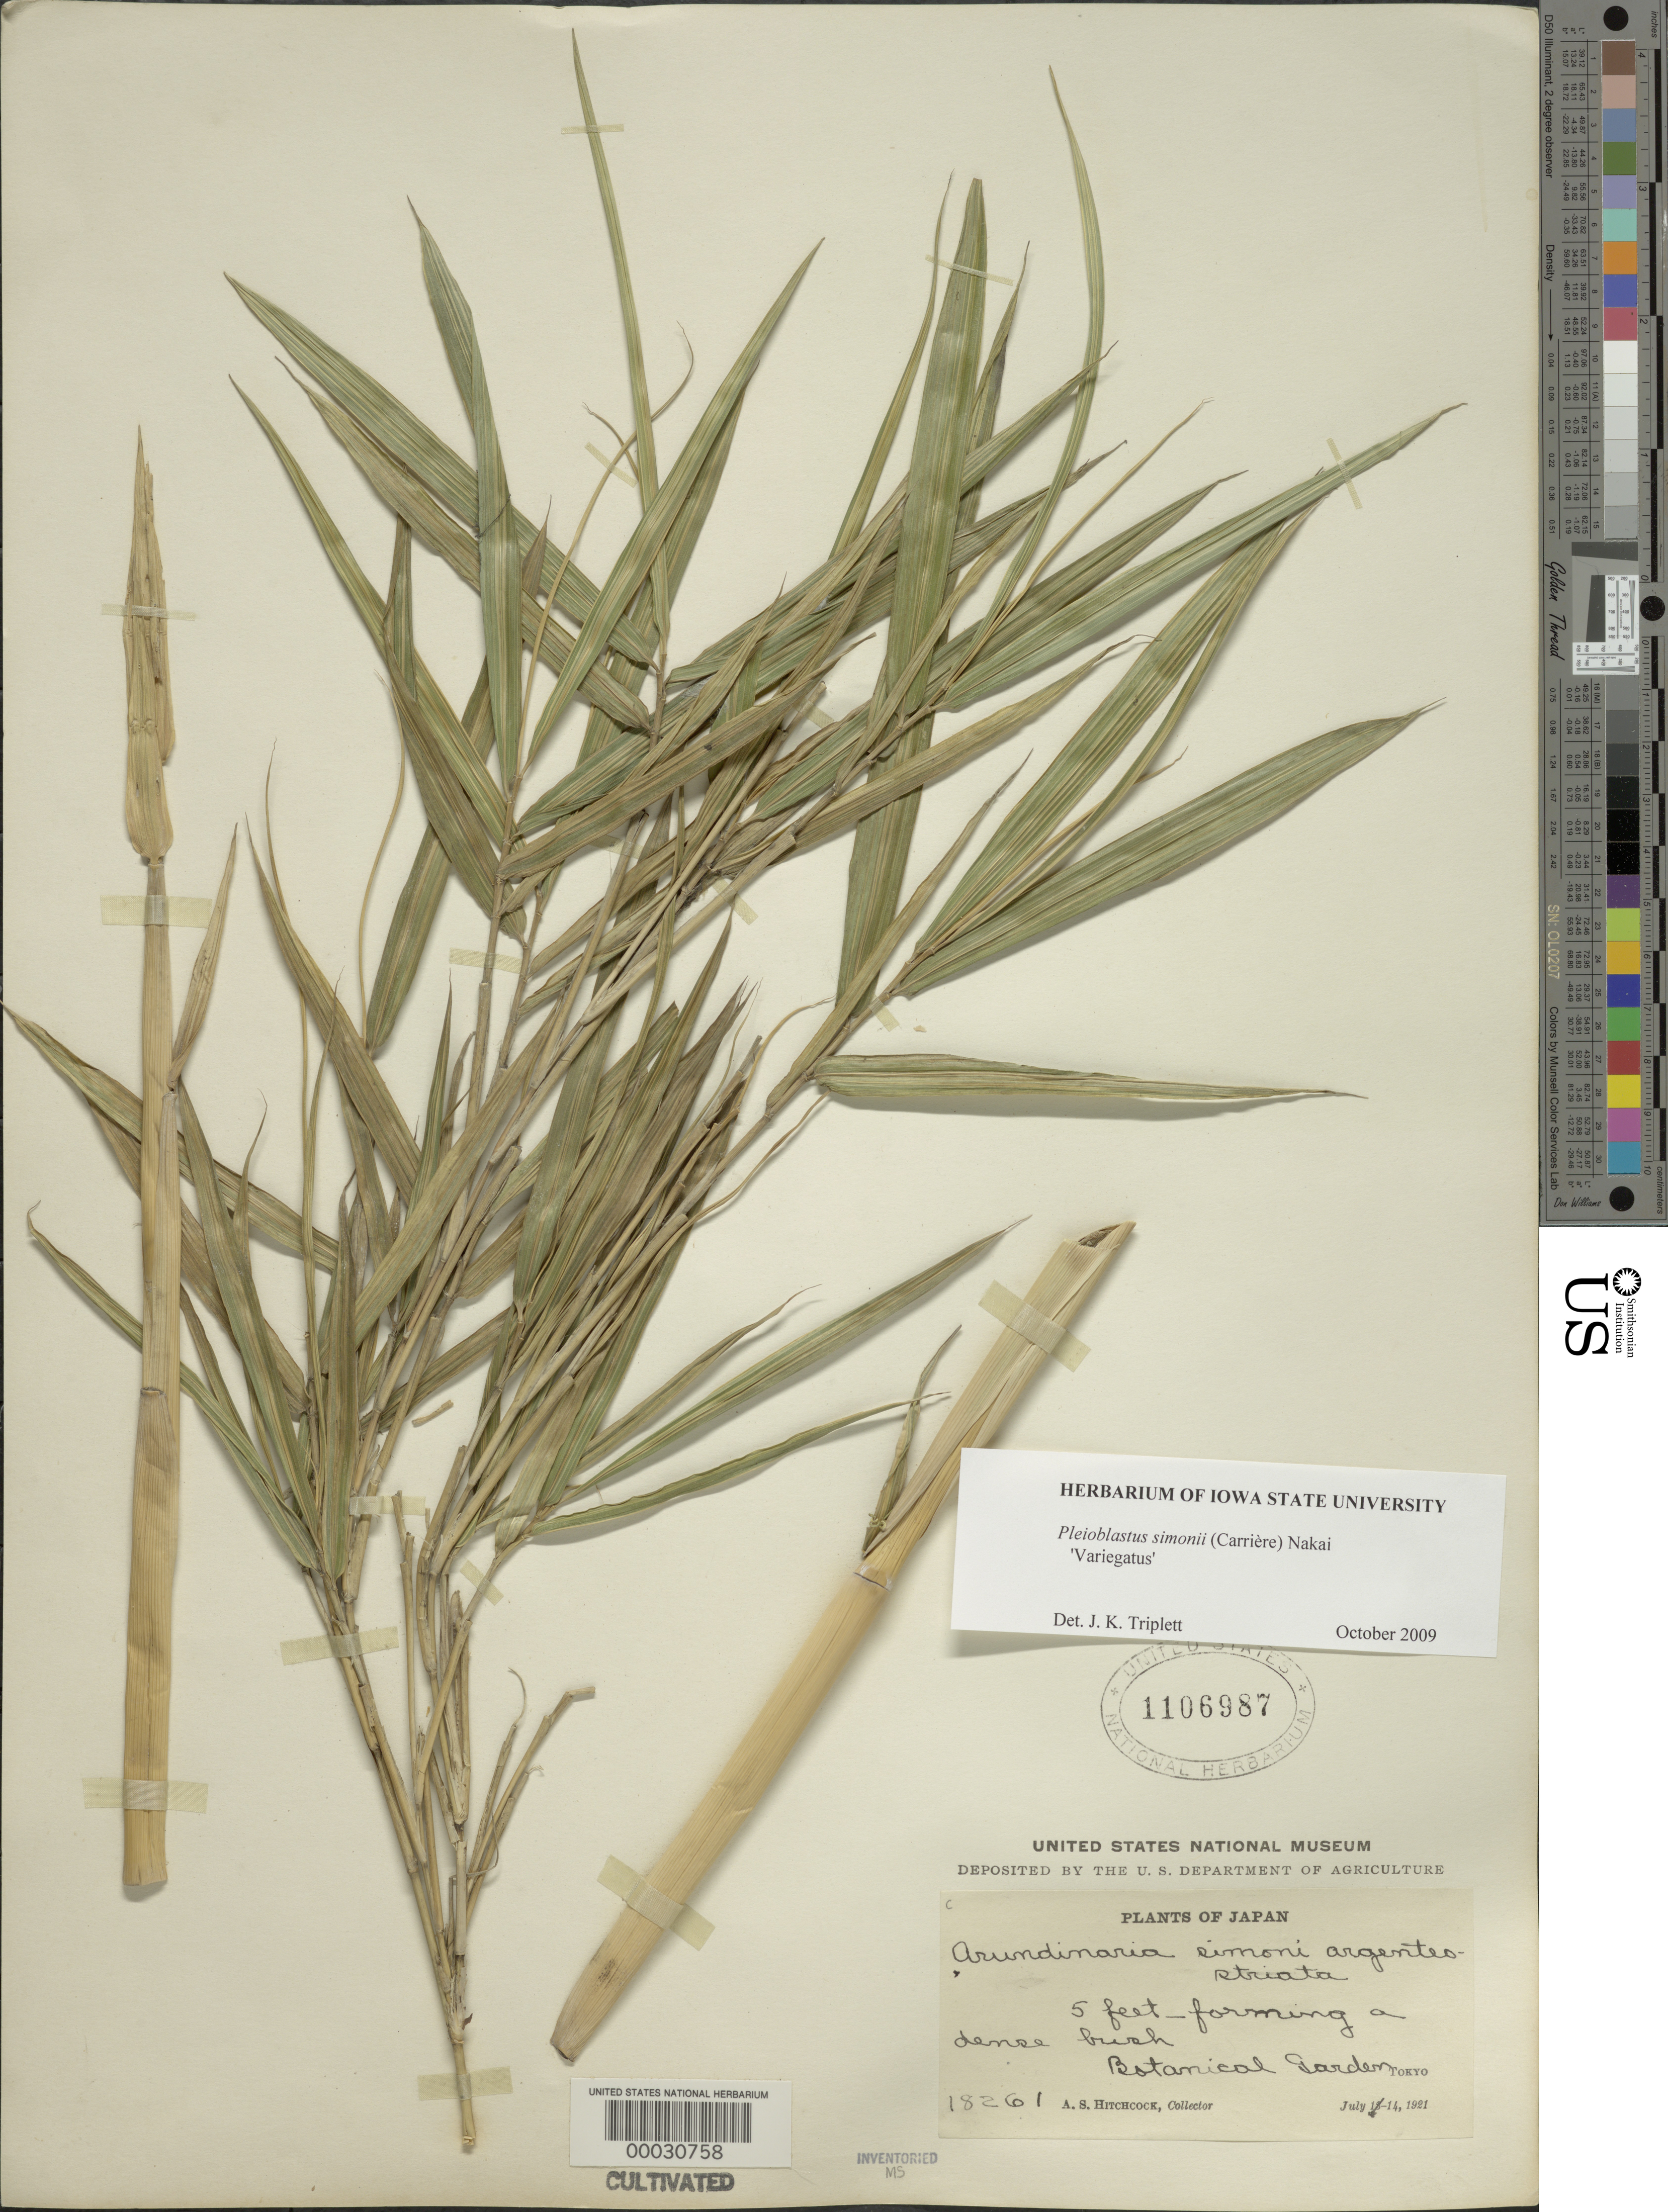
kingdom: Plantae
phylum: Tracheophyta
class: Liliopsida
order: Poales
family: Poaceae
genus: Pleioblastus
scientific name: Pleioblastus simonii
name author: (Carrière) Nakai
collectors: A. S. Hitchcock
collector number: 18261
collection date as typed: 14 Jul 1921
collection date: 1921-07-14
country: Japan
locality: Botanical gardens-tokyo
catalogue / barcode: US 1106987